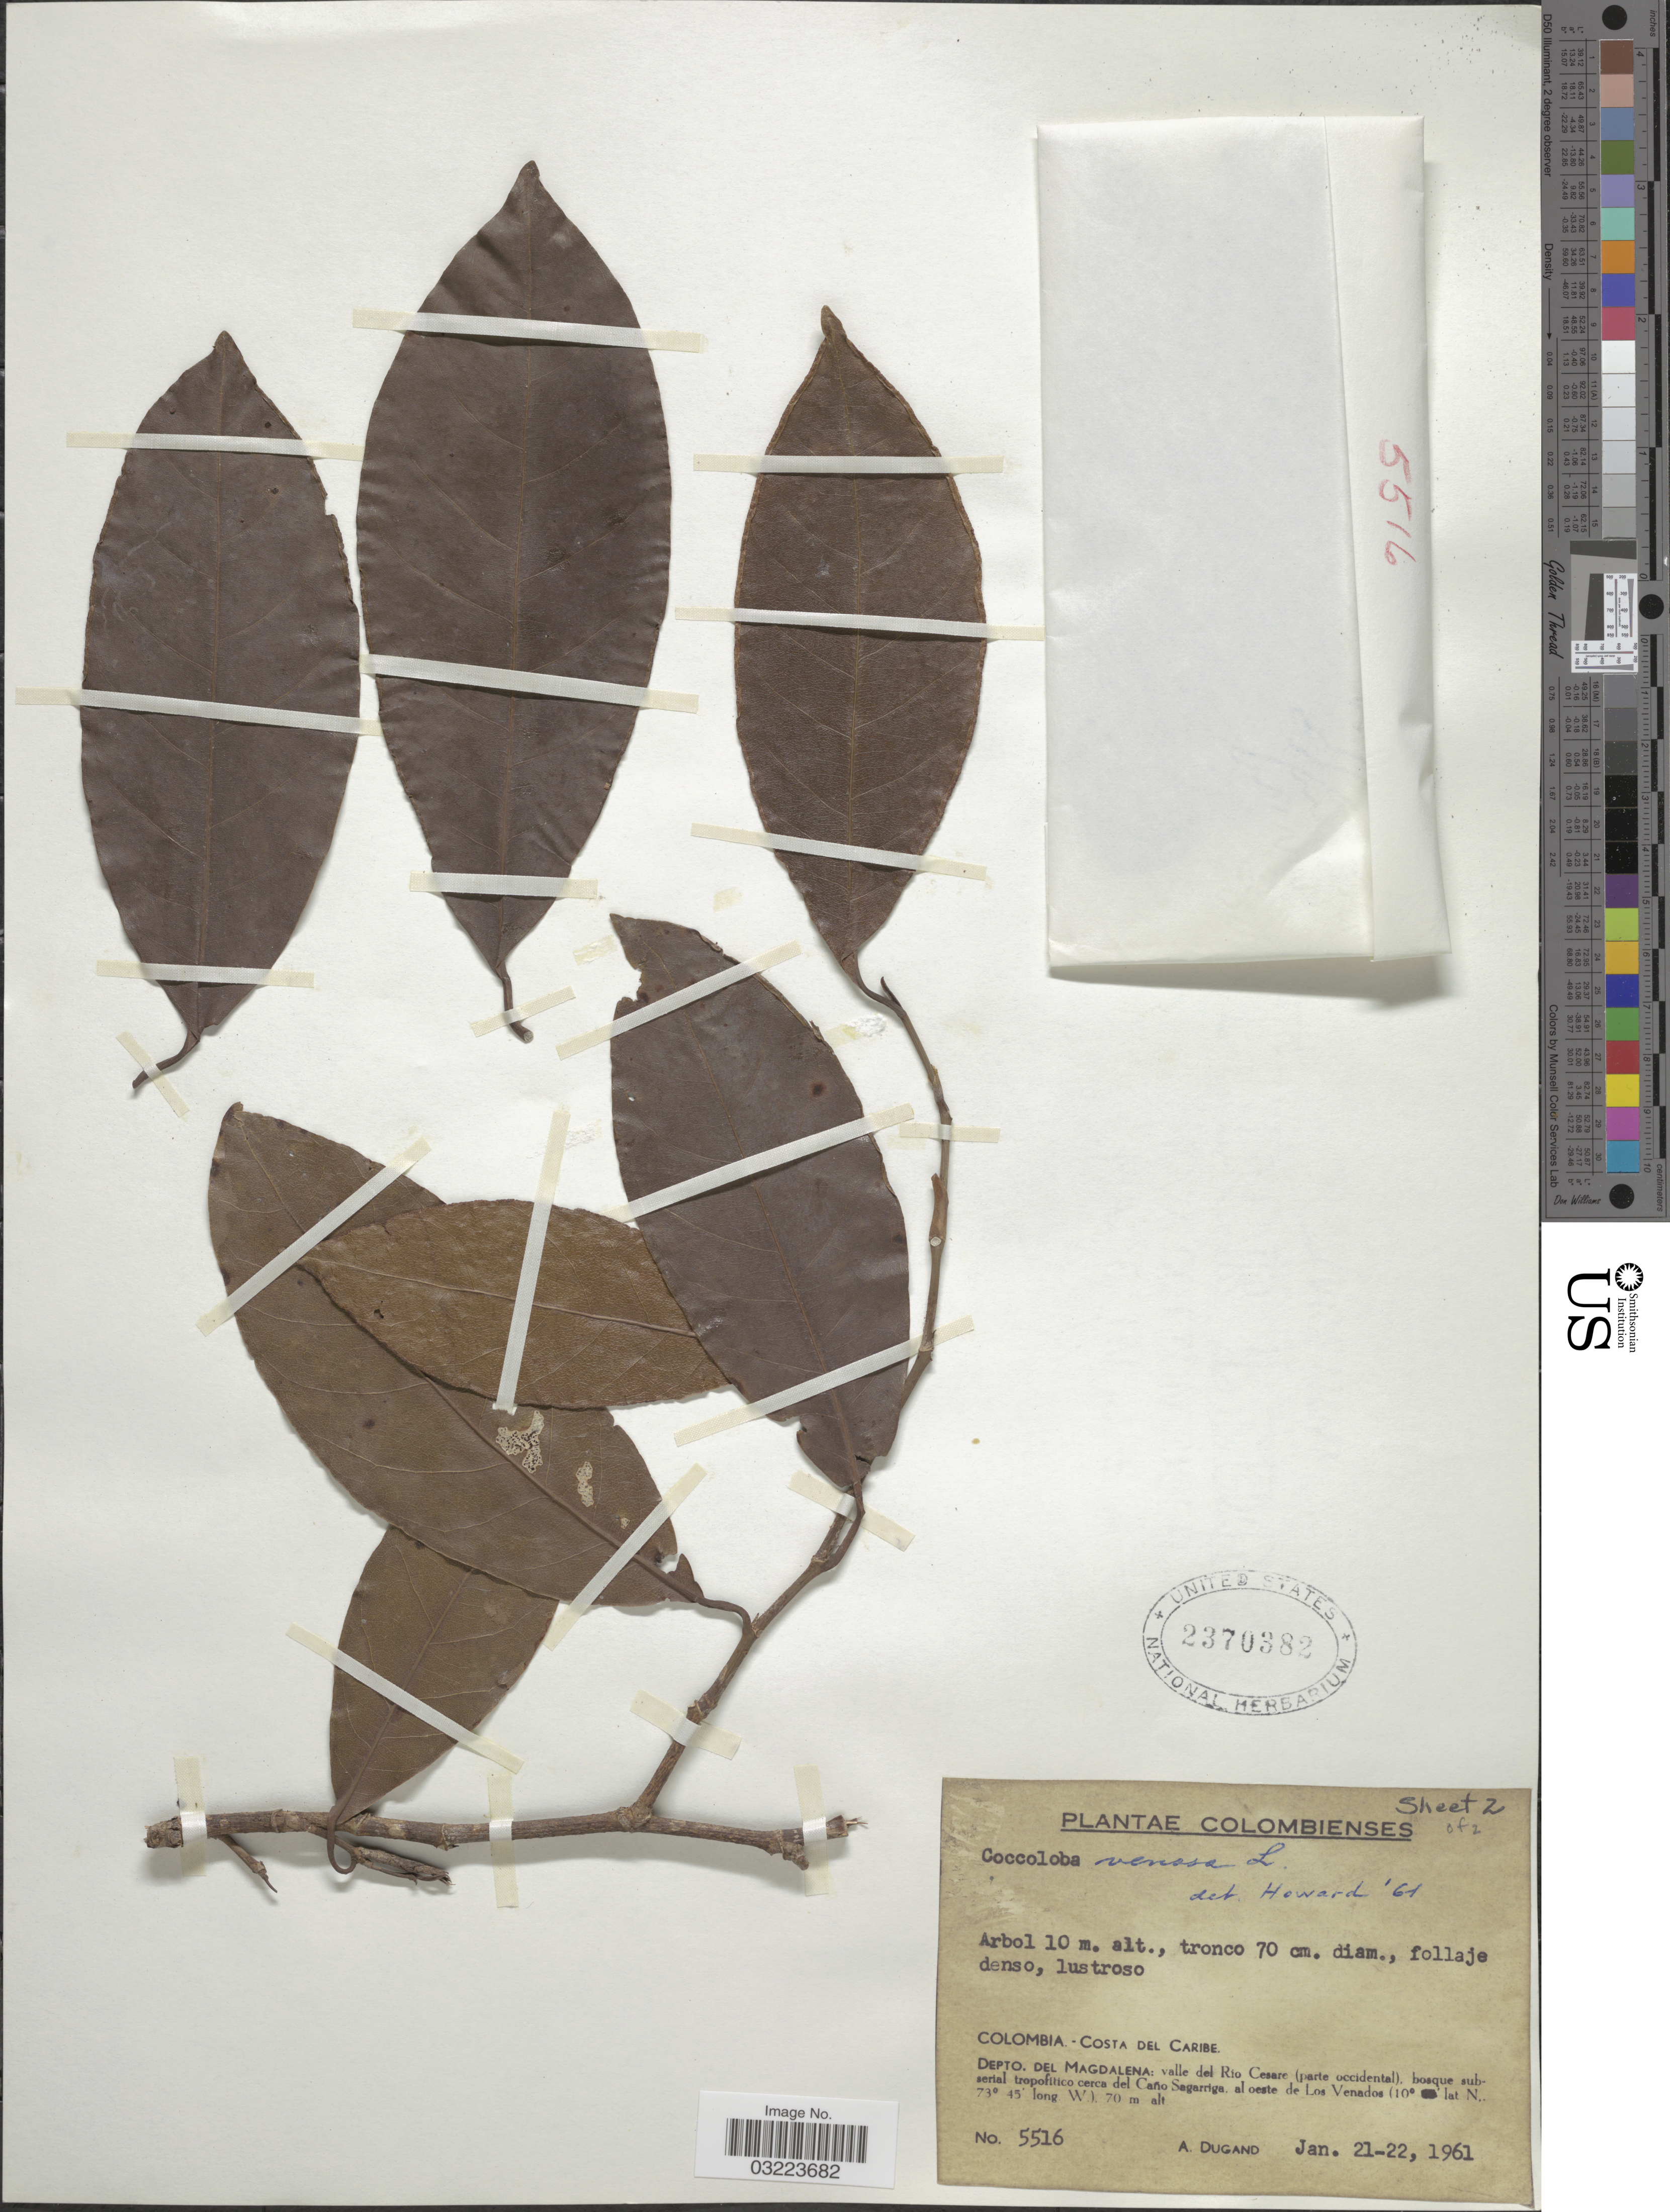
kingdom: Plantae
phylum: Tracheophyta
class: Magnoliopsida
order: Caryophyllales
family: Polygonaceae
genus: Coccoloba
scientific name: Coccoloba venosa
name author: L.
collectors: A. Dugand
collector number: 5516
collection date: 1961-01-21/1961-01-22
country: Colombia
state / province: Magdalena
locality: Colombienses. Colombia. - Costa del Caribe. Depto. Del Magdalena: valle del Río Cesare (parte occidental), bosque subserial tropofitico cerca del Caño Sagarriga, al oeste de Los Venados.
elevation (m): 70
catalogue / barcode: US 2370382